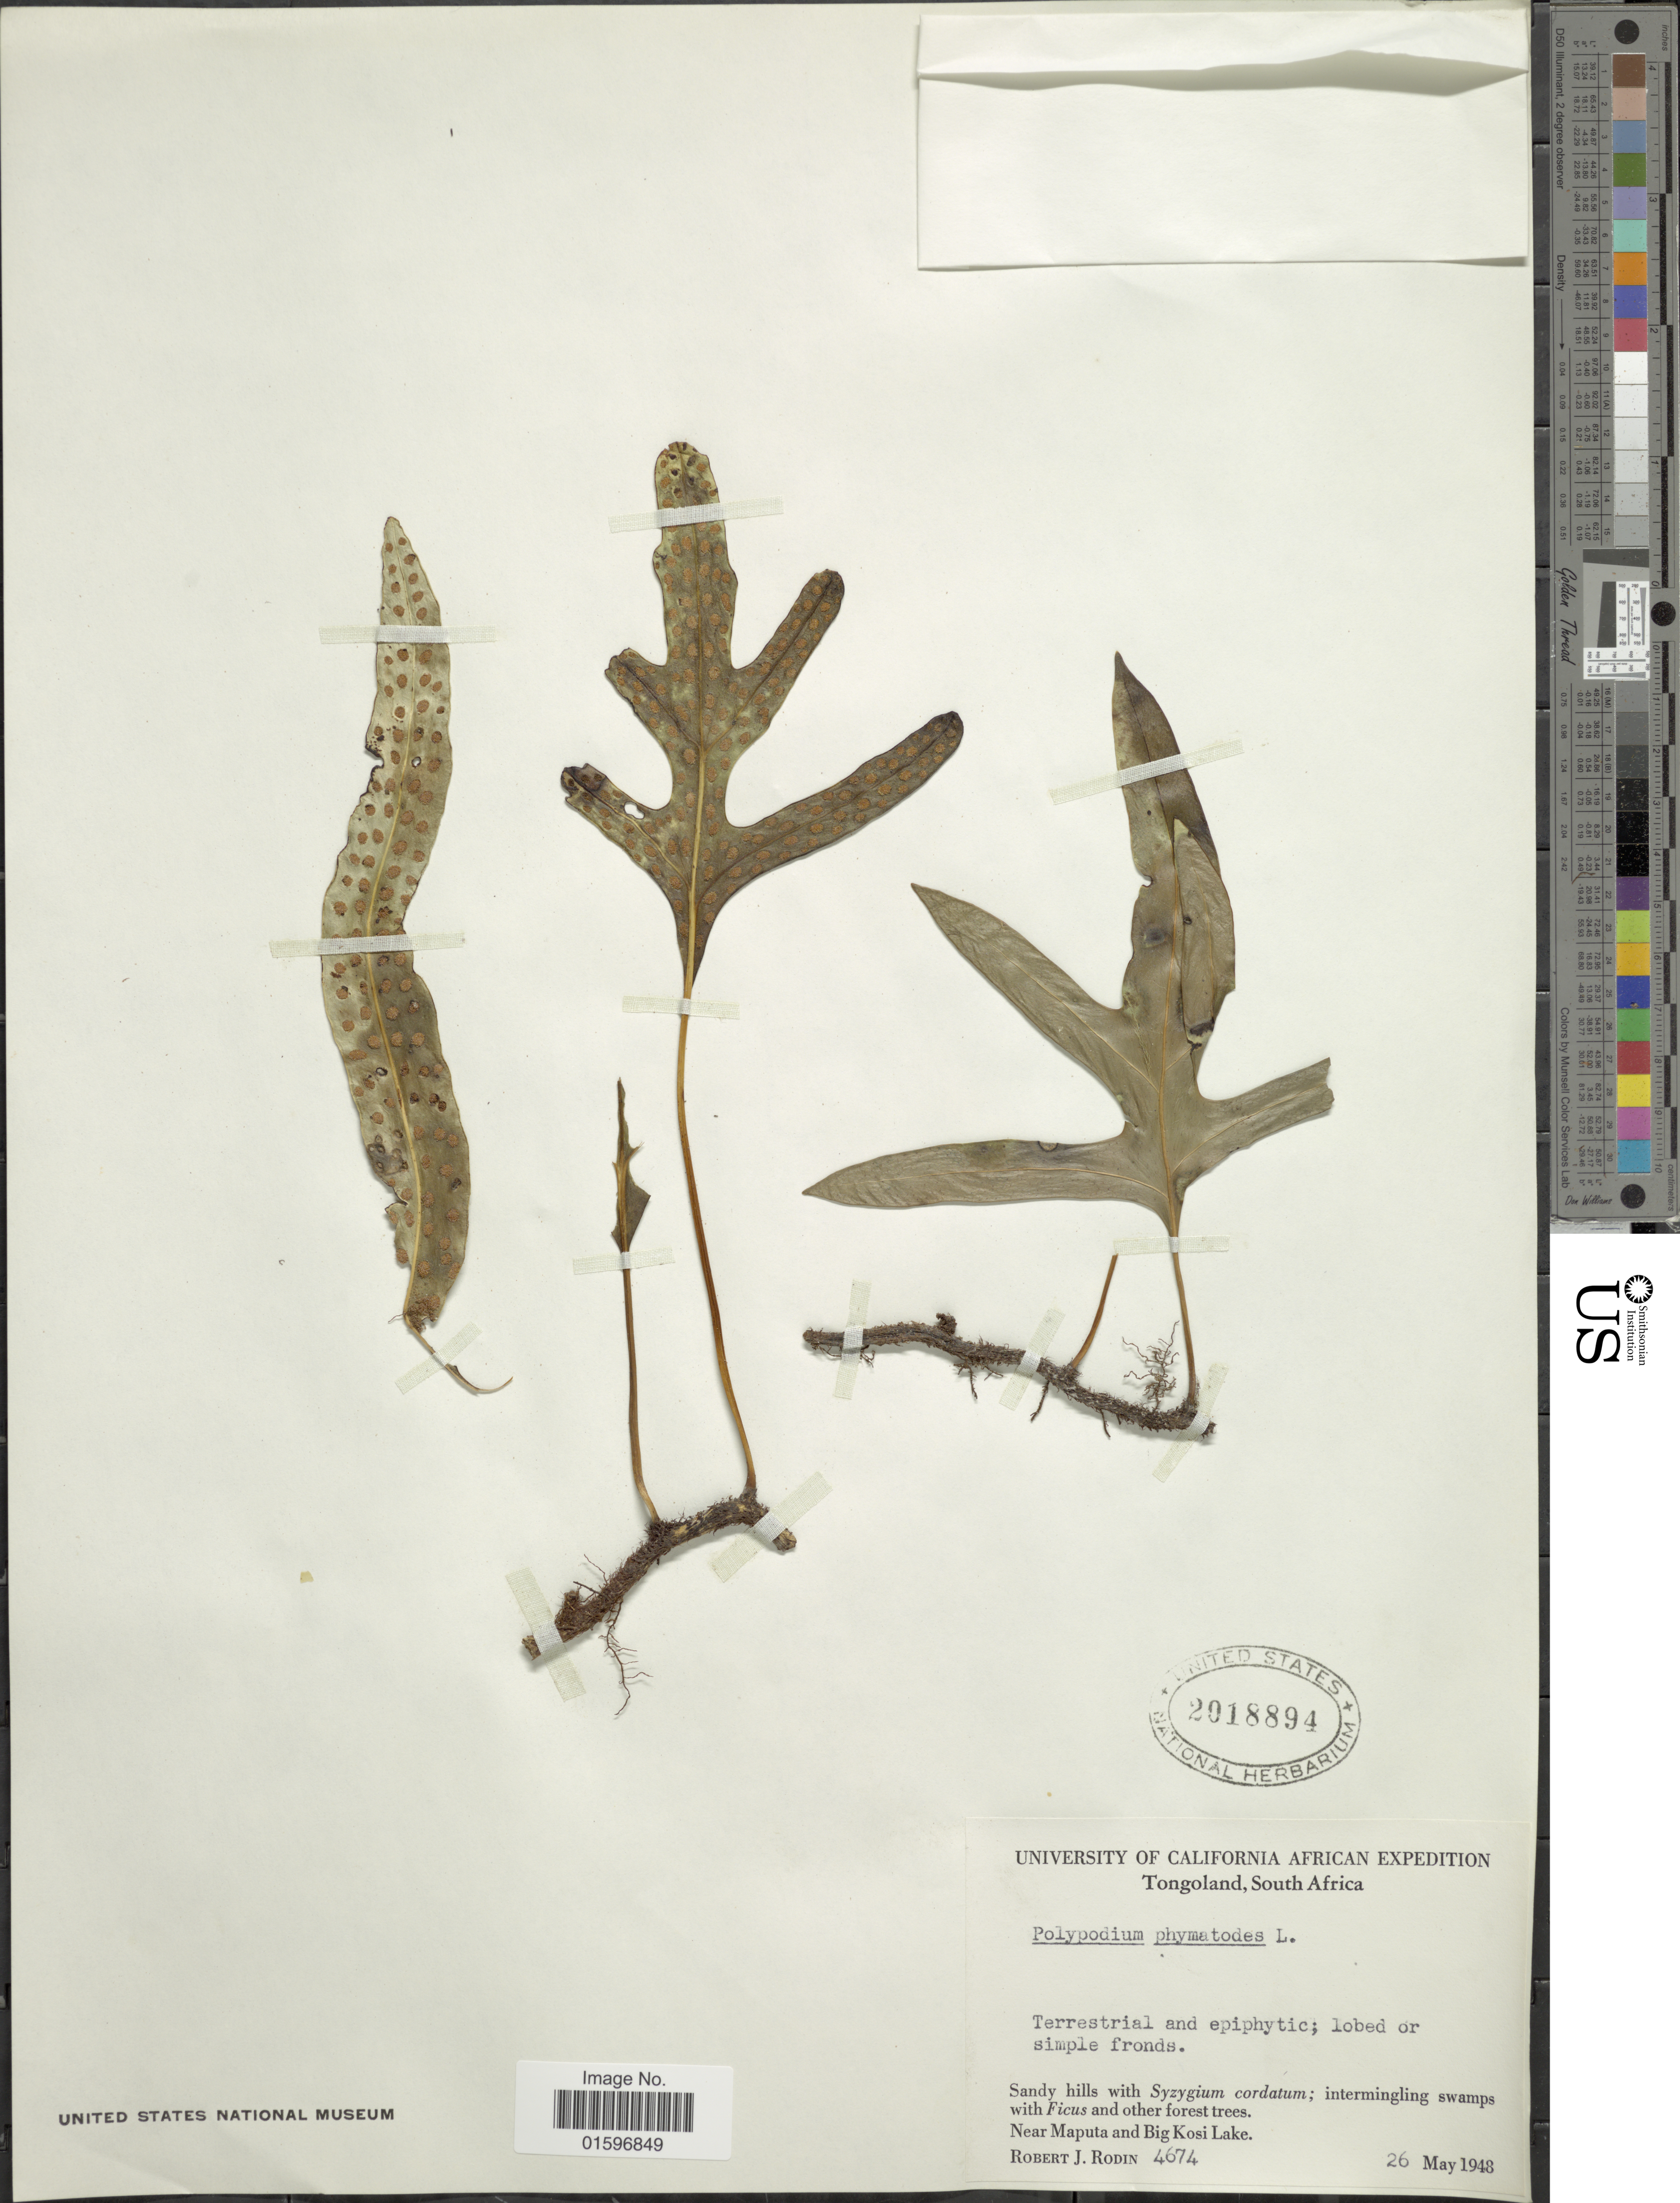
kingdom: Plantae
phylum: Tracheophyta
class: Polypodiopsida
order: Polypodiales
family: Polypodiaceae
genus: Polypodium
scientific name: Polypodium scolopendria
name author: Burm. f.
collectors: R. J. Rodin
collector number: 4674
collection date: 1948-05-26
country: South Africa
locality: Tongoland, South Africa. Near Maputa and Big Kosi Lake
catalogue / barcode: US 2018894